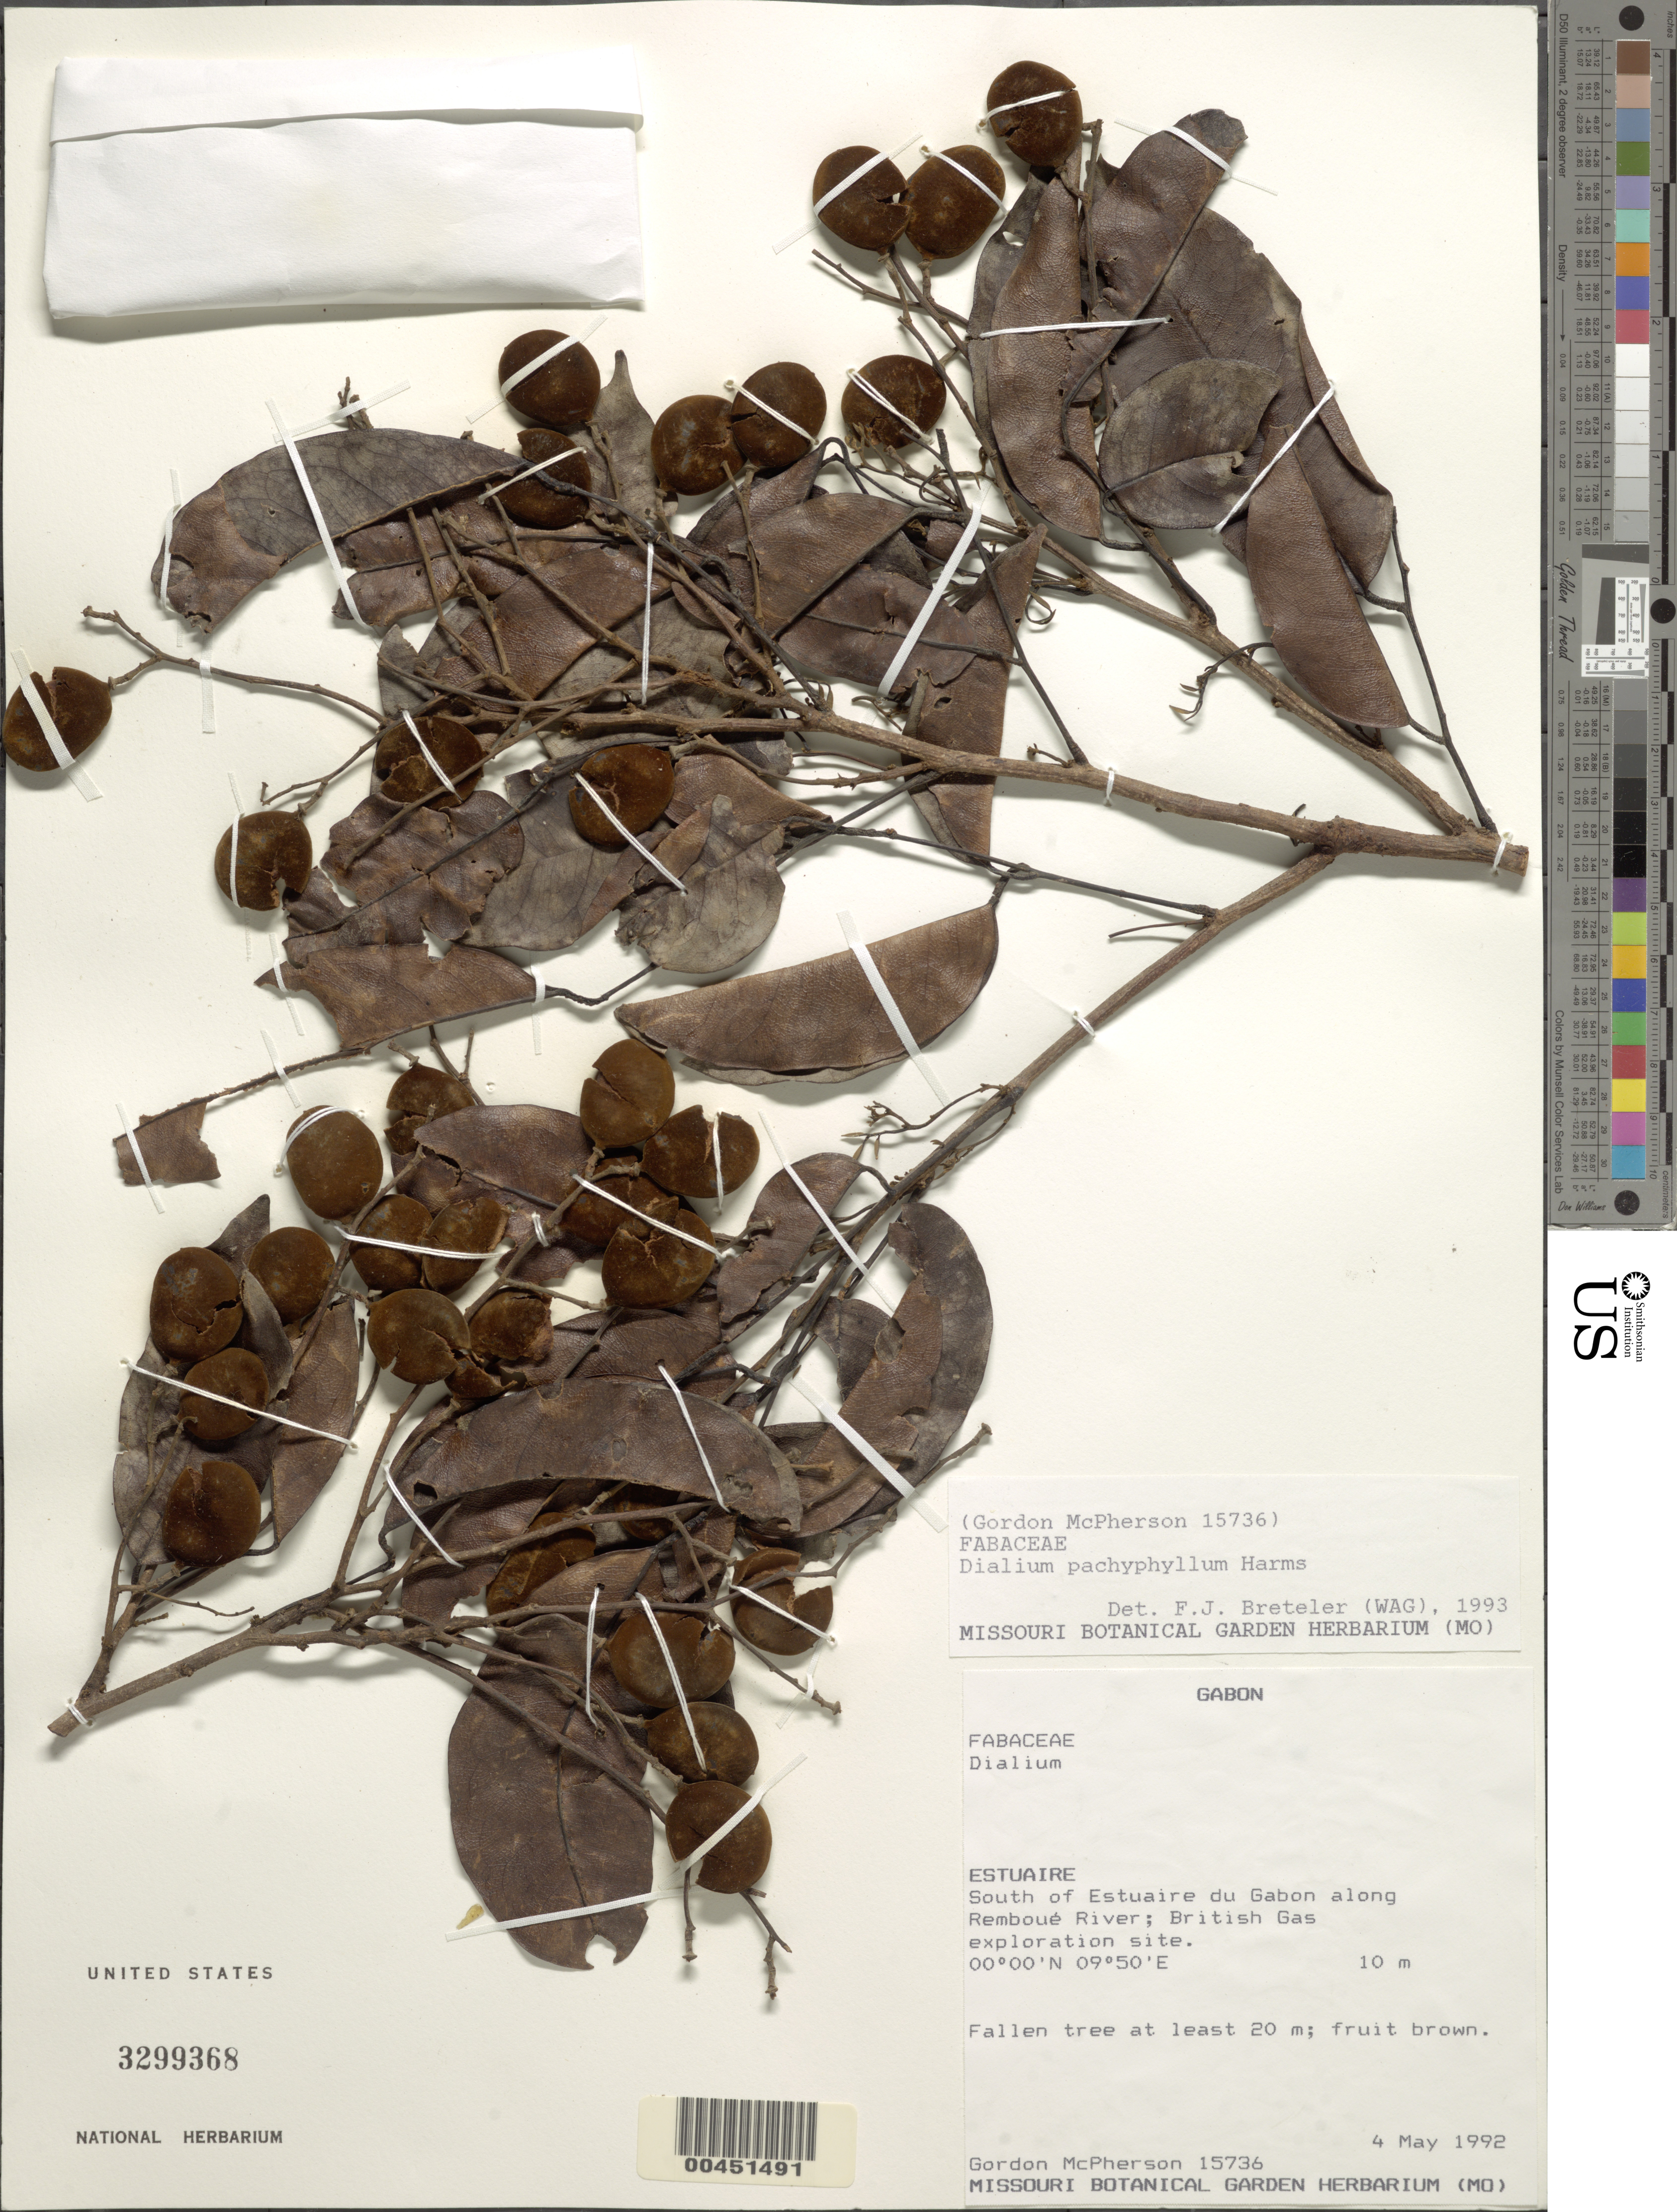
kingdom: Plantae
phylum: Tracheophyta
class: Magnoliopsida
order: Fabales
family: Fabaceae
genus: Dialium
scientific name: Dialium pachyphyllum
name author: Harms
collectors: G. D. McPherson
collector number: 15736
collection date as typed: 04 May 1992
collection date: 1992-05-04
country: Gabon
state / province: Estuaire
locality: S of Estuaire du Gabon along Remboue River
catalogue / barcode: US 3299368